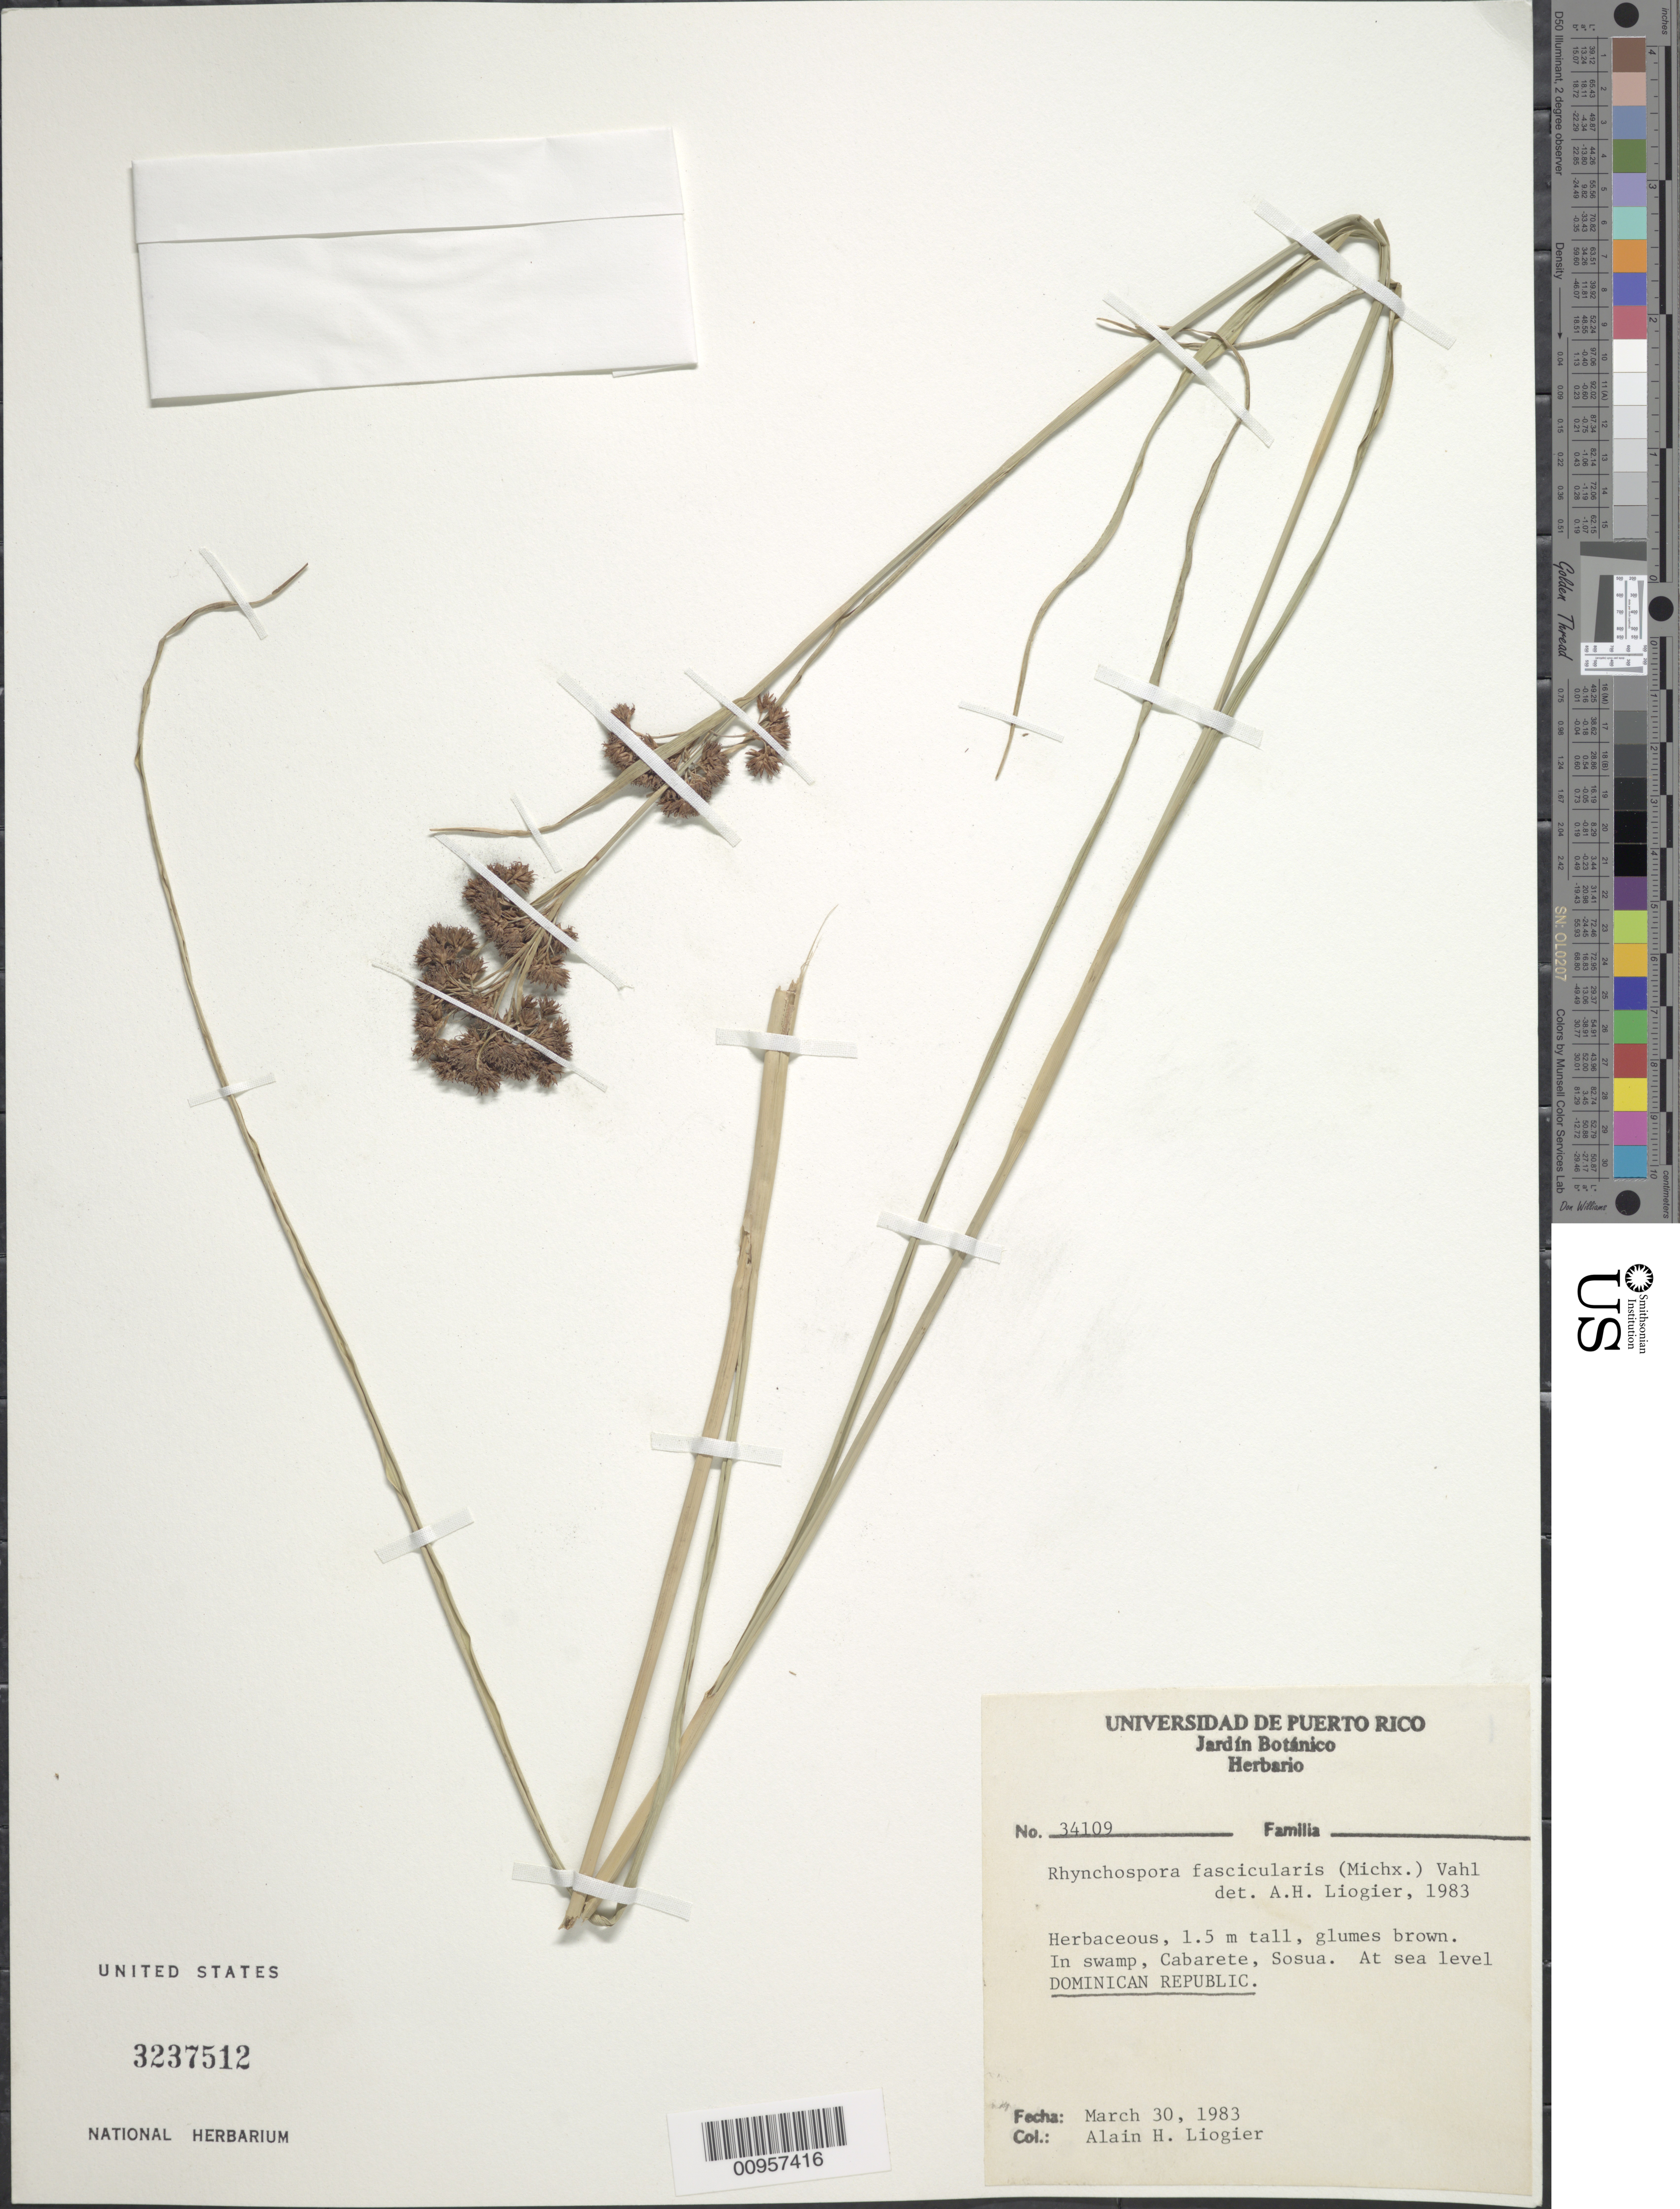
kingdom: Plantae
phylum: Tracheophyta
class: Liliopsida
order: Poales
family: Cyperaceae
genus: Rhynchospora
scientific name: Rhynchospora fascicularis subsp. fascicularis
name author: (Michx.) Vahl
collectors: A. H. Liogier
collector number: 34109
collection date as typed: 30 Mar 1983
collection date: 1983-03-30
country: Dominican Republic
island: Hispaniola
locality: In swamp, Cabarete, Sosua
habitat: In swamp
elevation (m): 0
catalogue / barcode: US 3237512